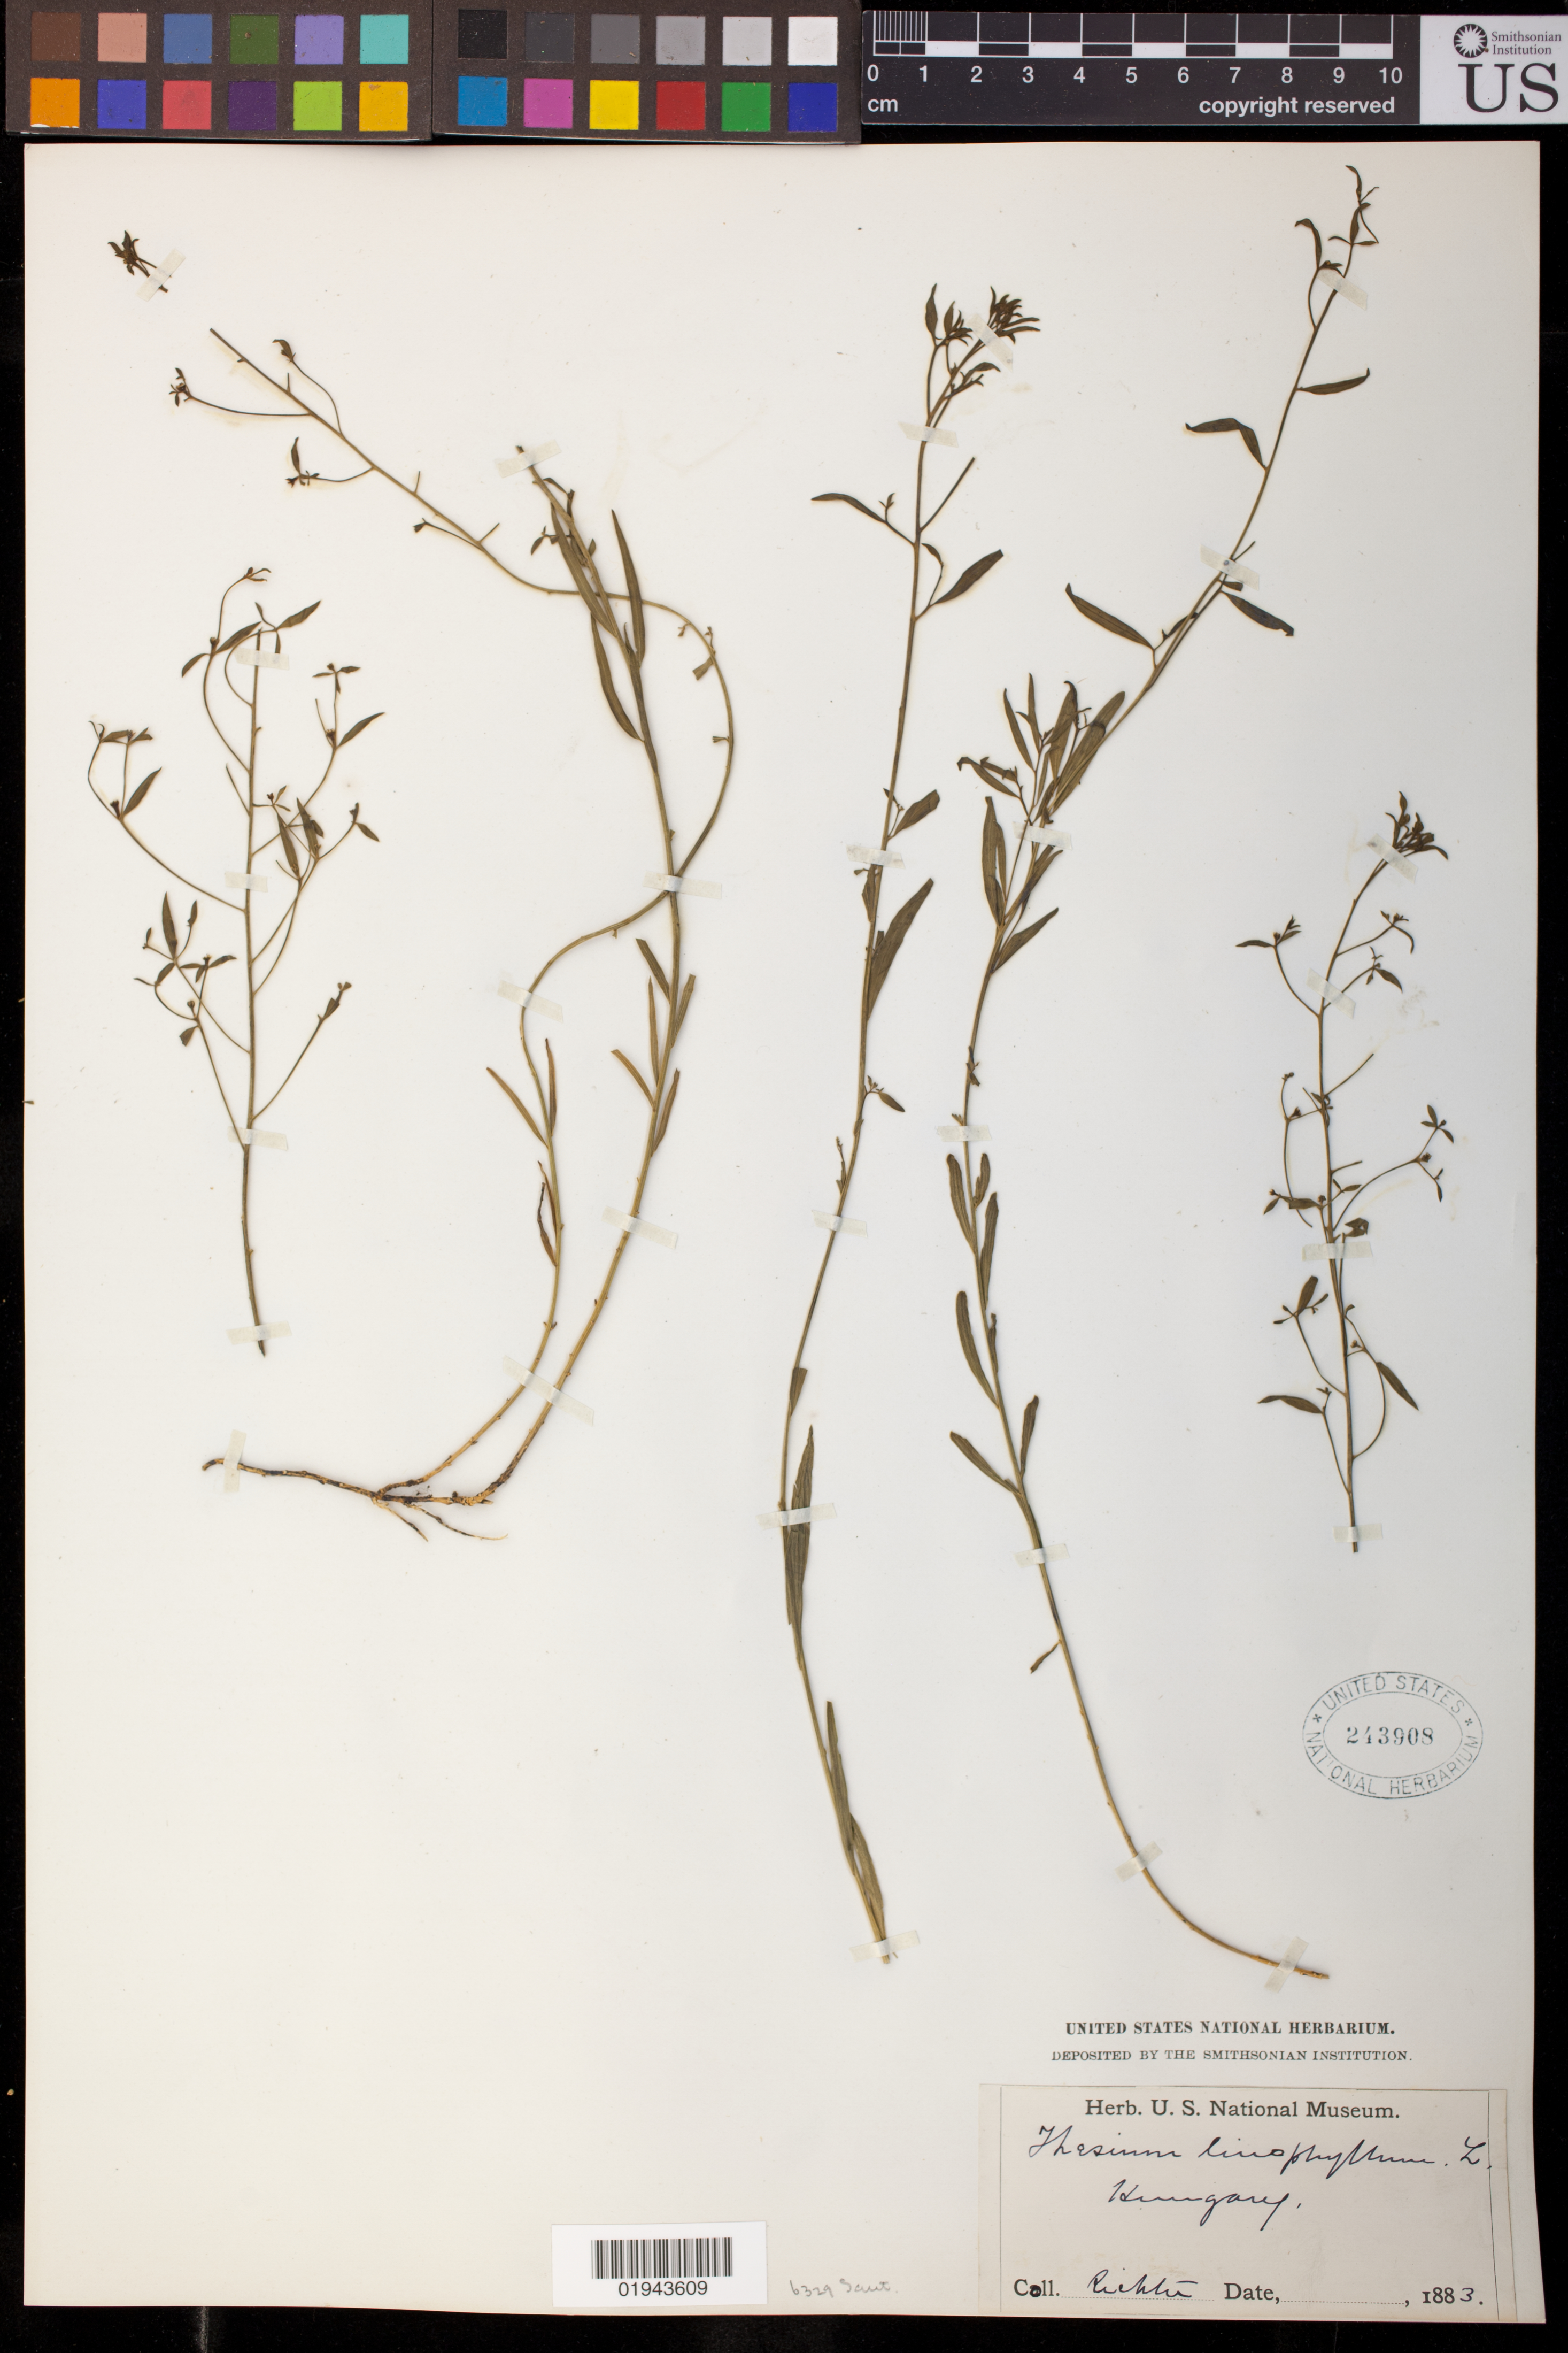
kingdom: Plantae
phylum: Tracheophyta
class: Magnoliopsida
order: Santalales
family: Thesiaceae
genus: Thesium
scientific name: Thesium linophyllum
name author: L.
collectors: -- Richter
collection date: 1883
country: Hungary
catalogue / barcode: US 243908